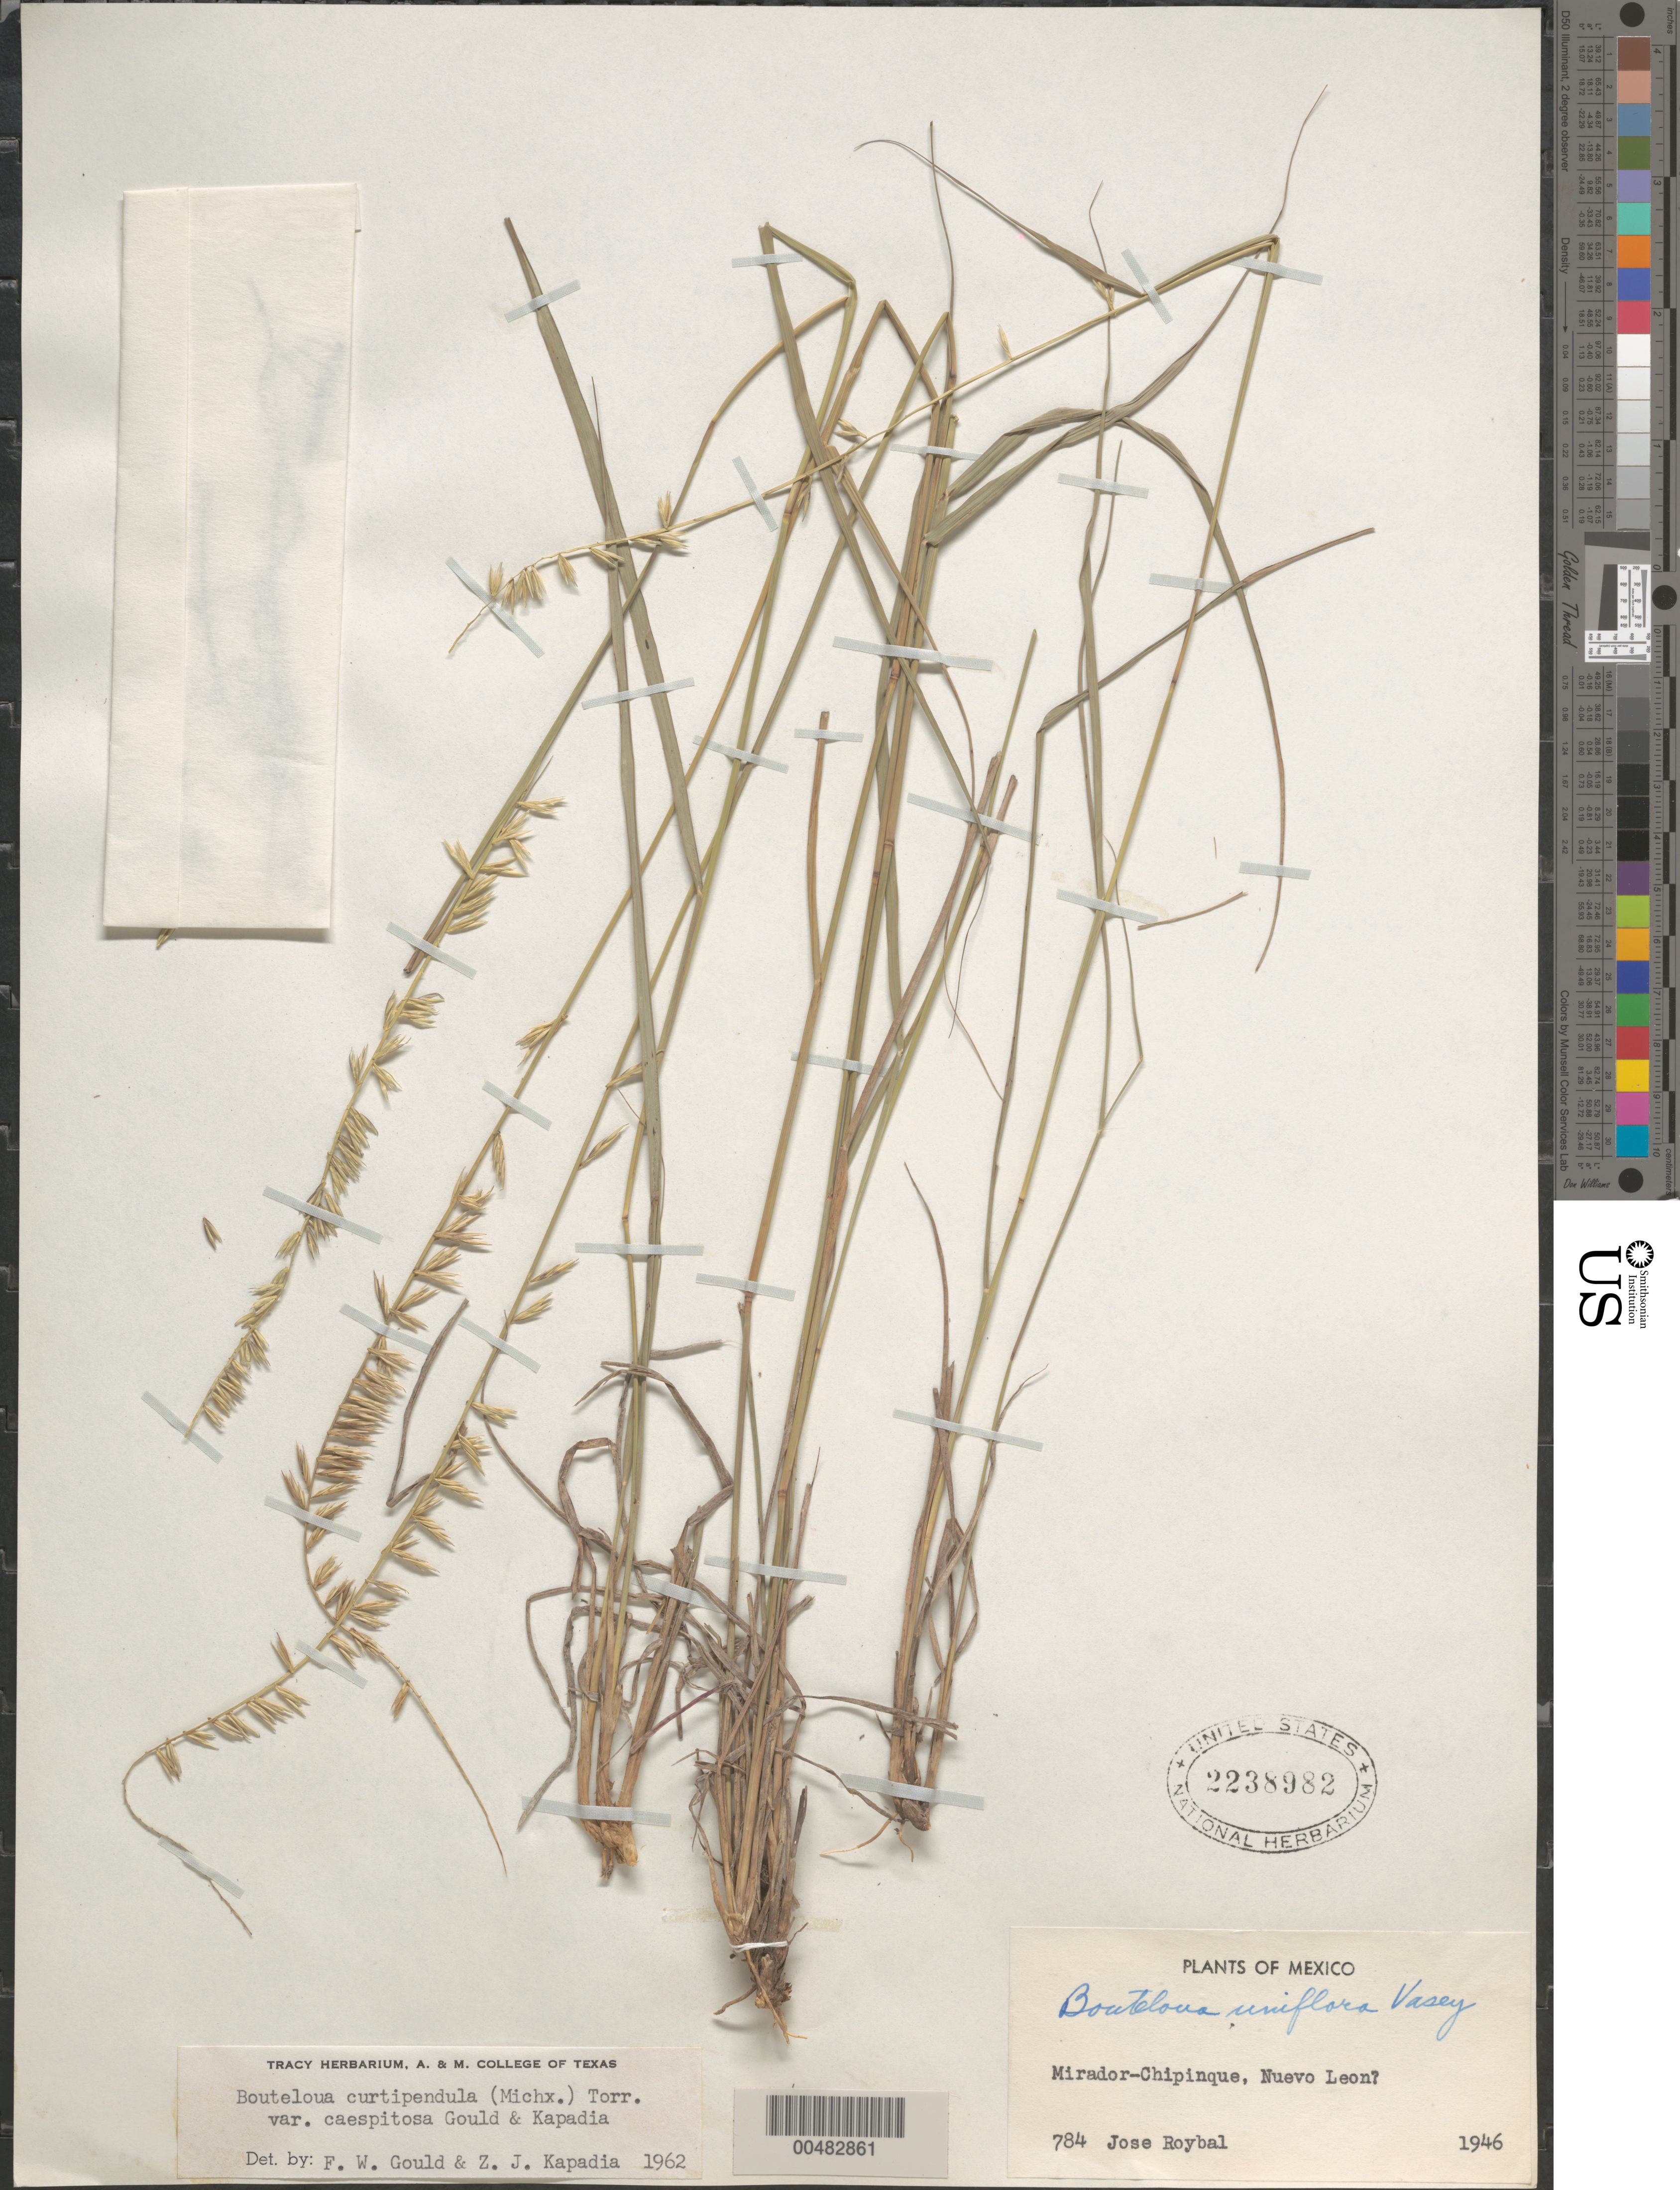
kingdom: Plantae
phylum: Tracheophyta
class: Liliopsida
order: Poales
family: Poaceae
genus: Bouteloua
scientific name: Bouteloua curtipendula var. caespitosa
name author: Gould & Kapadia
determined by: Gould, F. W.; Kapadia, Zarir J.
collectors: J. J. Roybal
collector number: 784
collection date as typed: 1946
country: Mexico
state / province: Nuevo León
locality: Mirador-Chipinque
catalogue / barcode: US 2238982